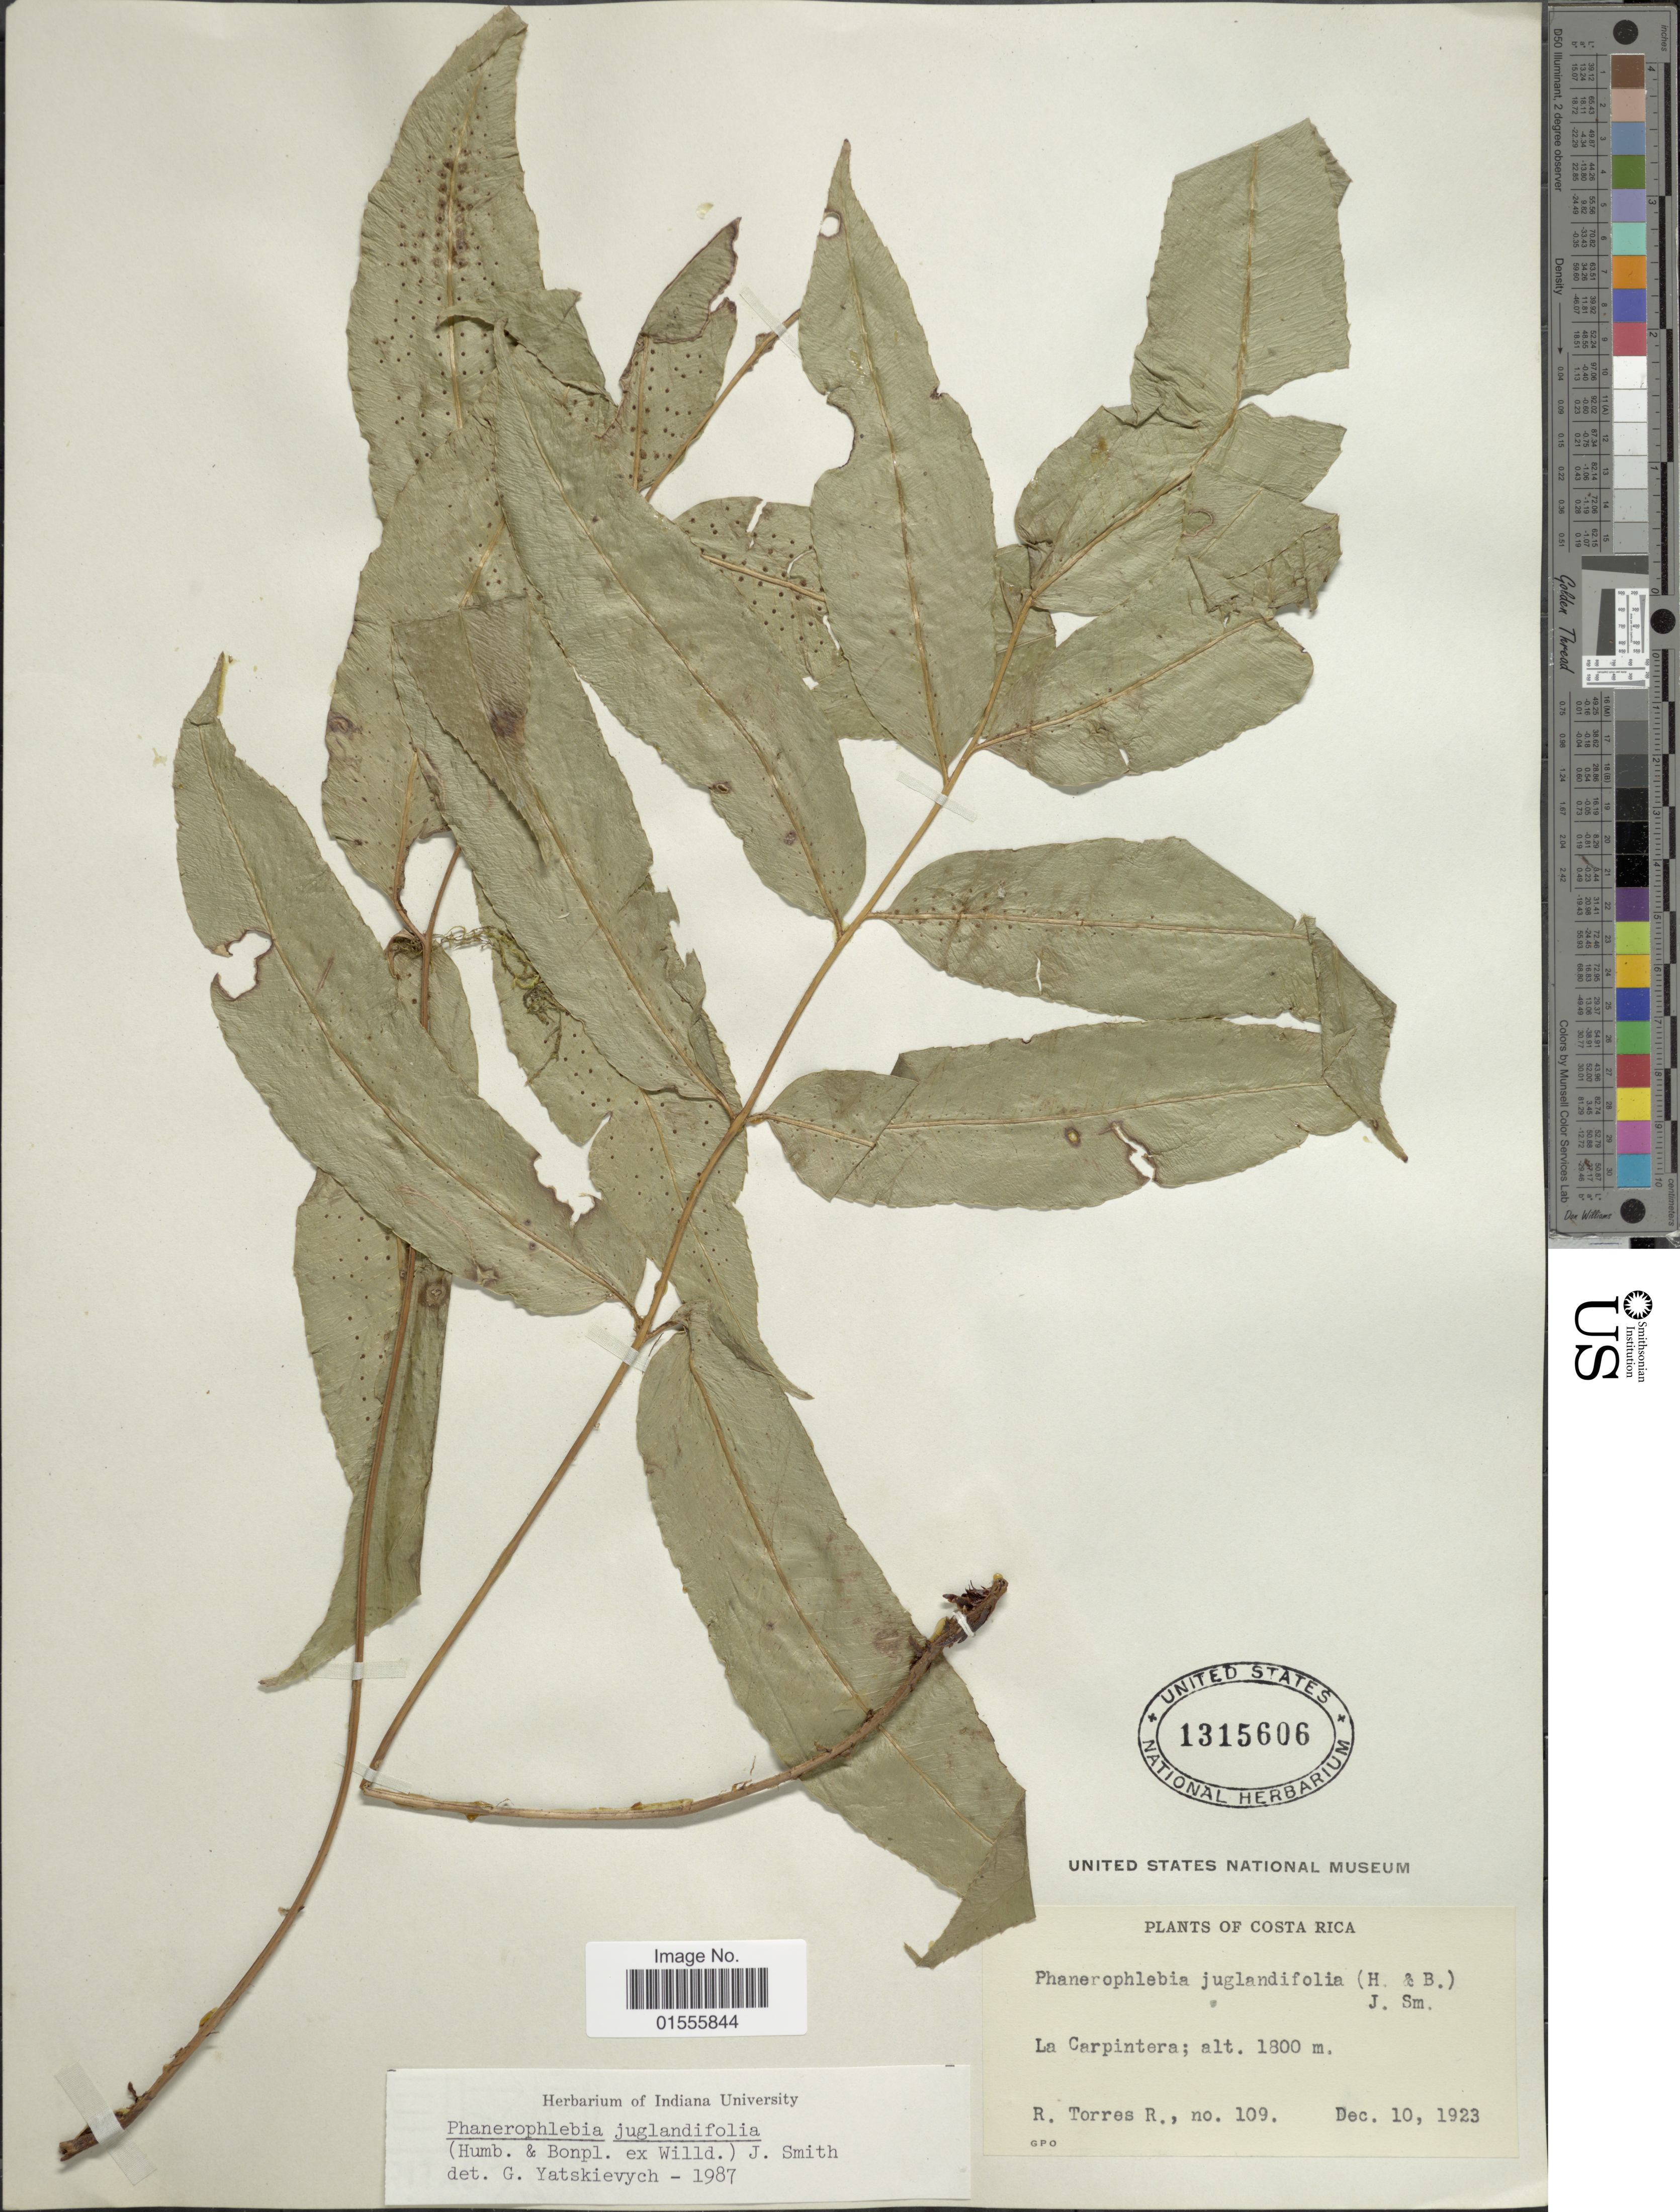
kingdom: Plantae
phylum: Tracheophyta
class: Polypodiopsida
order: Polypodiales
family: Dryopteridaceae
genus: Phanerophlebia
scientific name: Phanerophlebia juglandifolia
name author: (Willd.) J. Sm.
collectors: R. Torres R.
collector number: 109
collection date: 1923-12-10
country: Costa Rica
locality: La Carpintera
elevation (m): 1800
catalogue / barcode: US 1315606